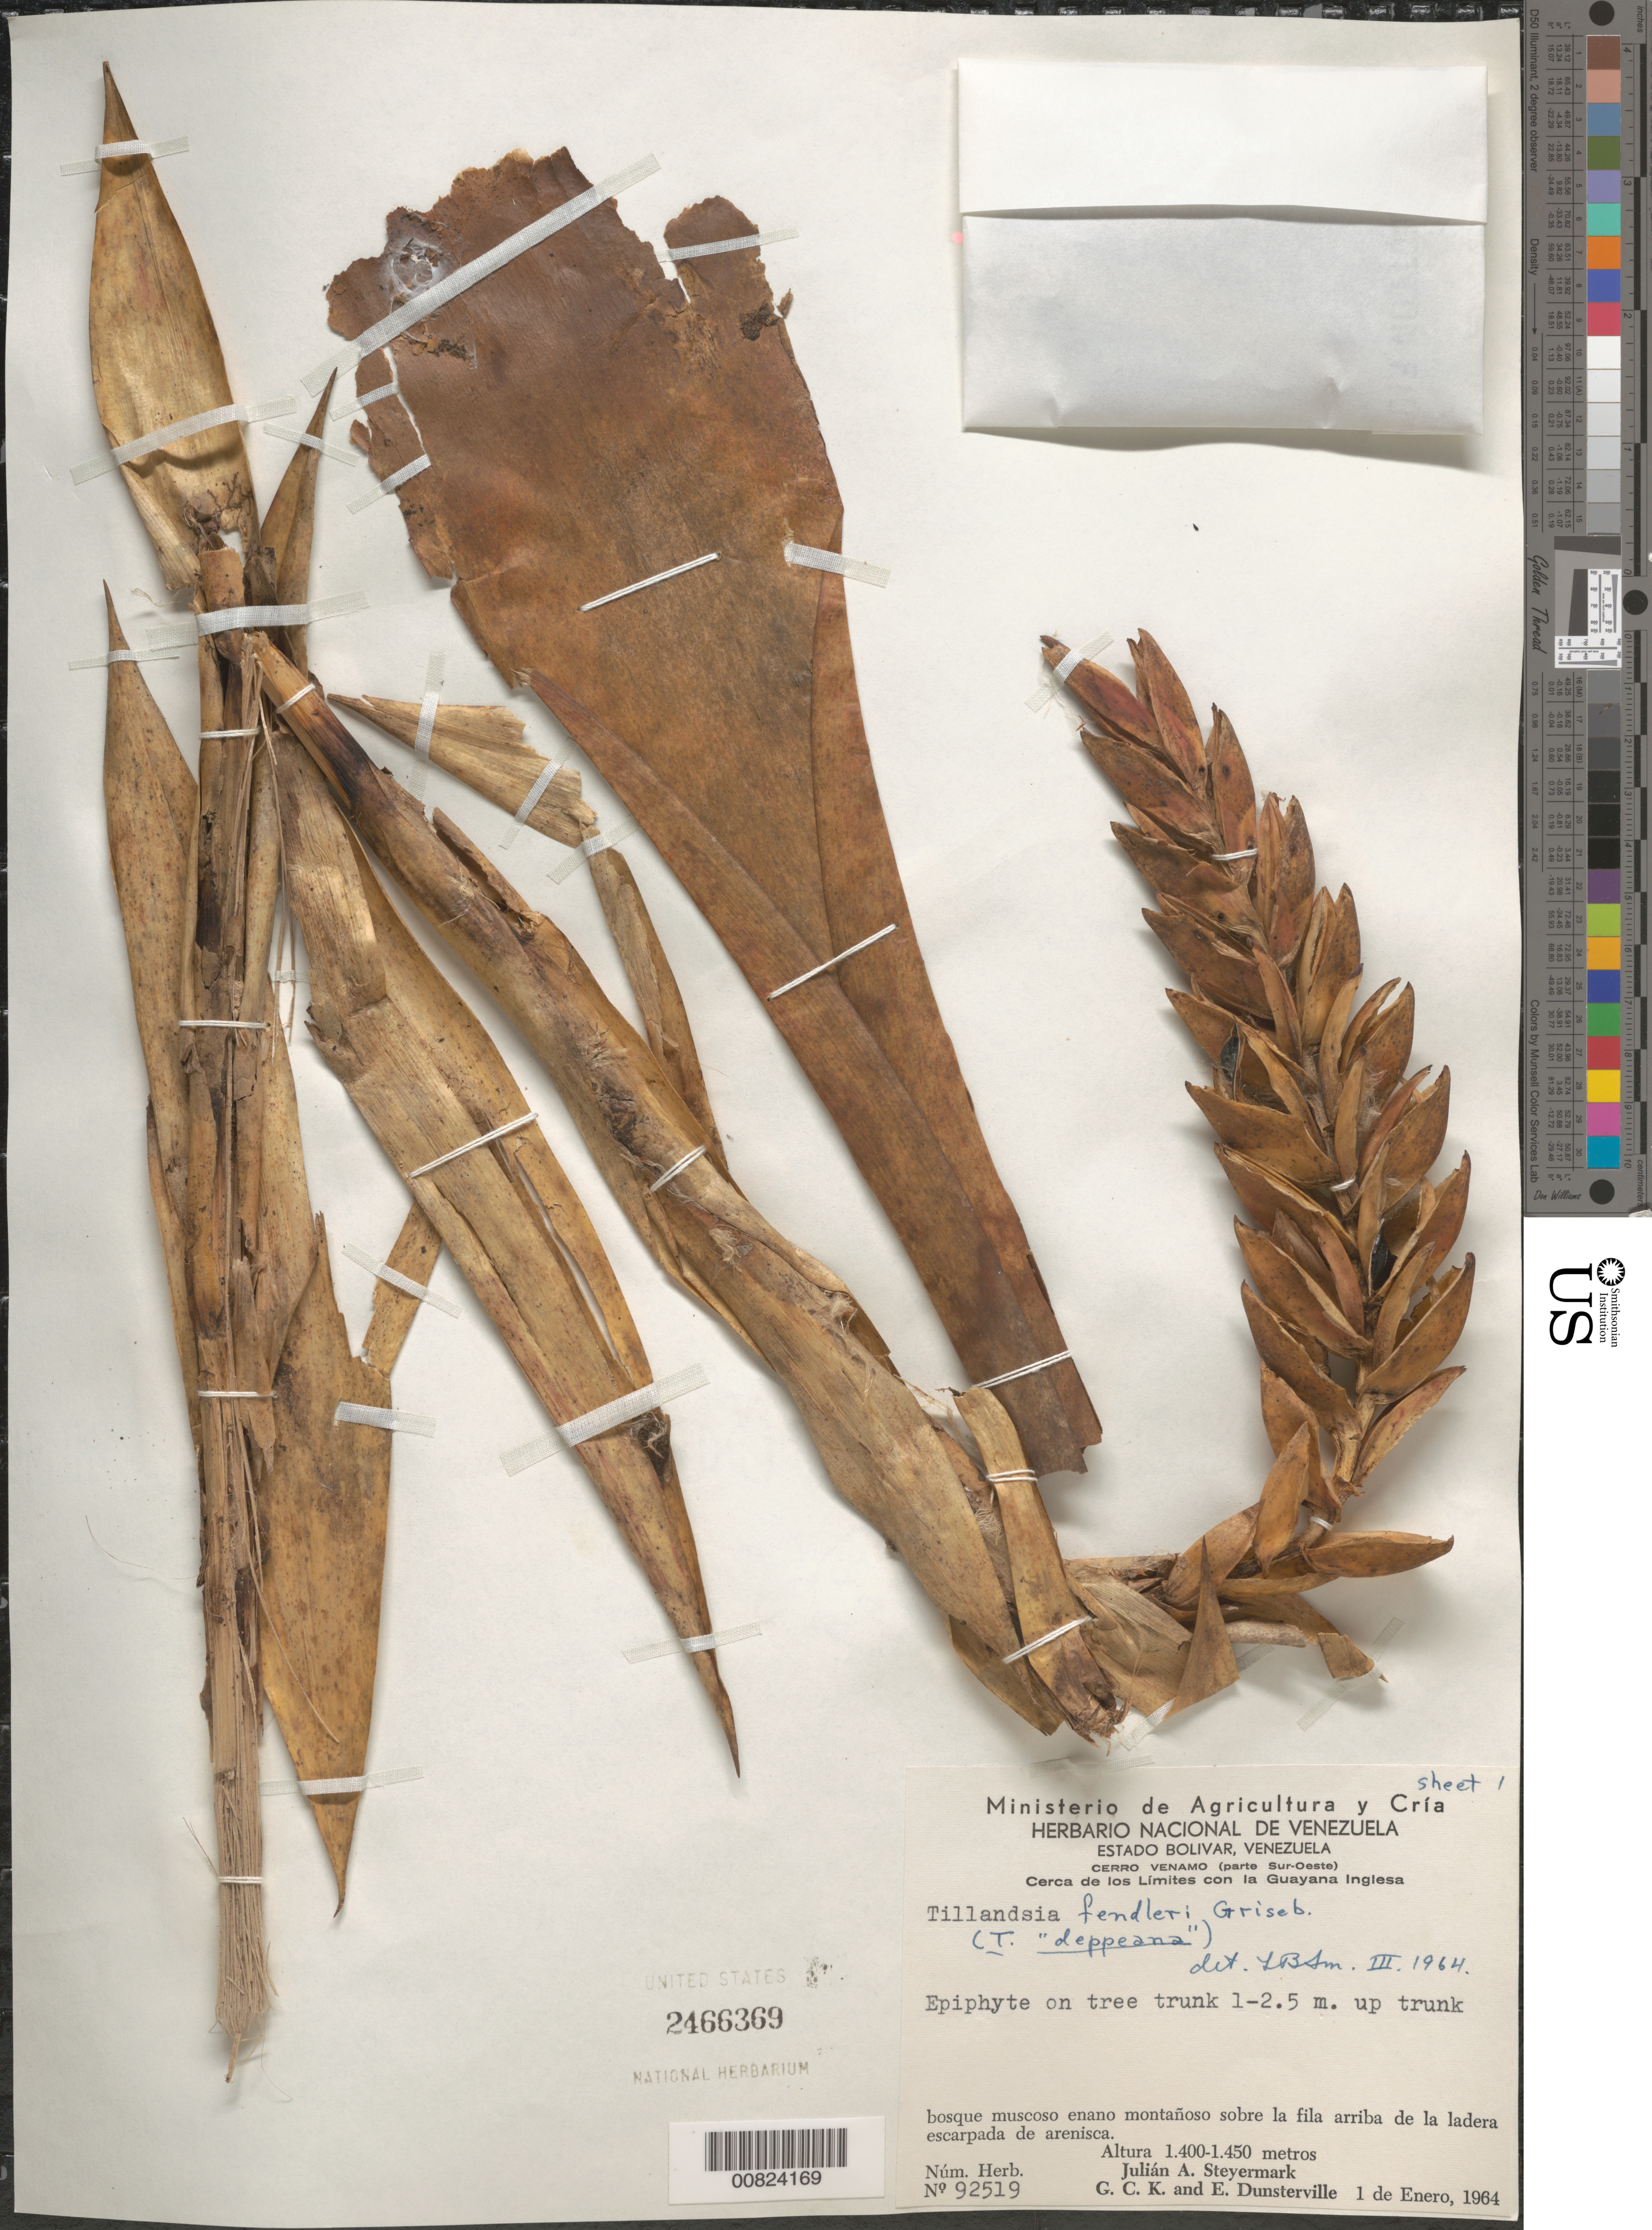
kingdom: Plantae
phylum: Tracheophyta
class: Liliopsida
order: Poales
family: Bromeliaceae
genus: Tillandsia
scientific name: Tillandsia fendleri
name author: Griseb.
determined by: Smith, Lyman B., (US), NMNH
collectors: J. Steyermark, G. C. K. Dunsterville & E. Dunsterville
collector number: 92519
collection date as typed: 1-Jan-64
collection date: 1964-01-01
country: Venezuela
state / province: Bolívar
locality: Cerro Venamo, parte Sur-Oeste, cerca de los limites con Guayana Inglesa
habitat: Bosque muscoso enano montañoso sobre la fila arriba de la ladera escarpada de arenisca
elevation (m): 1400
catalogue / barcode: US 2466369